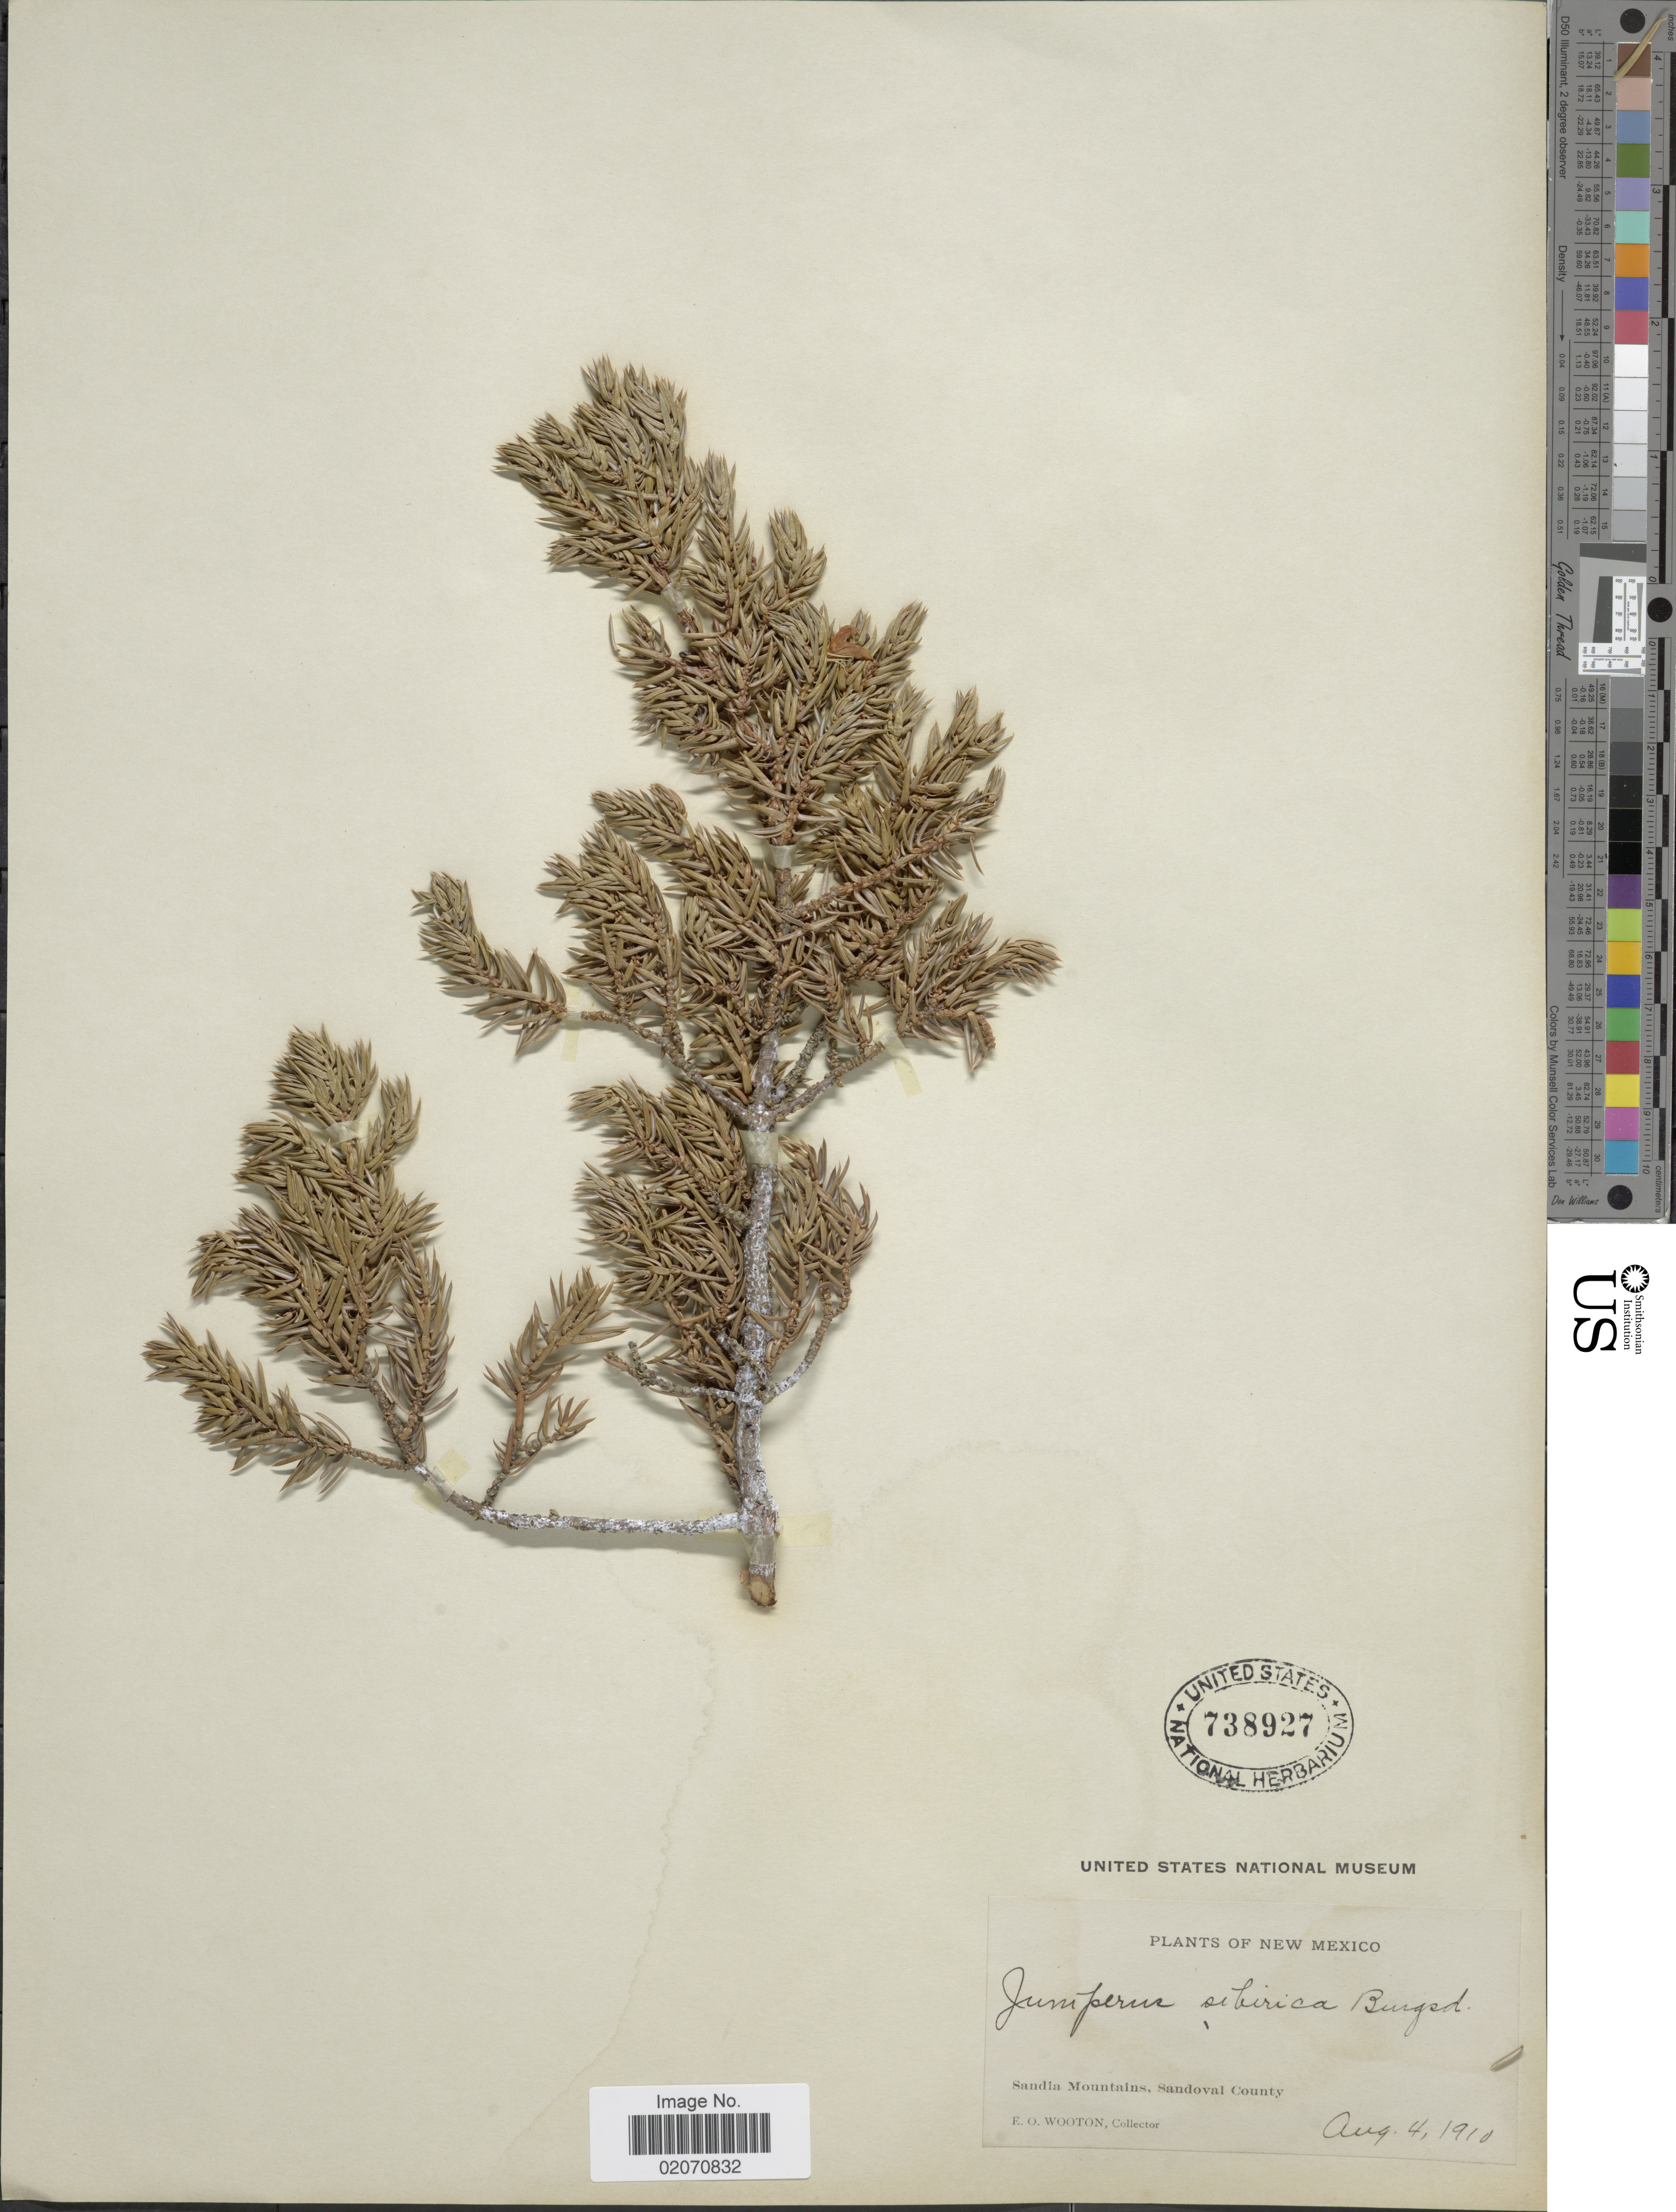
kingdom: Plantae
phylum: Tracheophyta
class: Pinopsida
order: Pinales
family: Cupressaceae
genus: Juniperus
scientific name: Juniperus communis subsp. nana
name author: (Willd.) Syme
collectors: E. O. Wooton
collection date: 1910-08-04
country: United States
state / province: New Mexico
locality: Sandia Mountains, Sandoval County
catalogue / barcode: US 738927